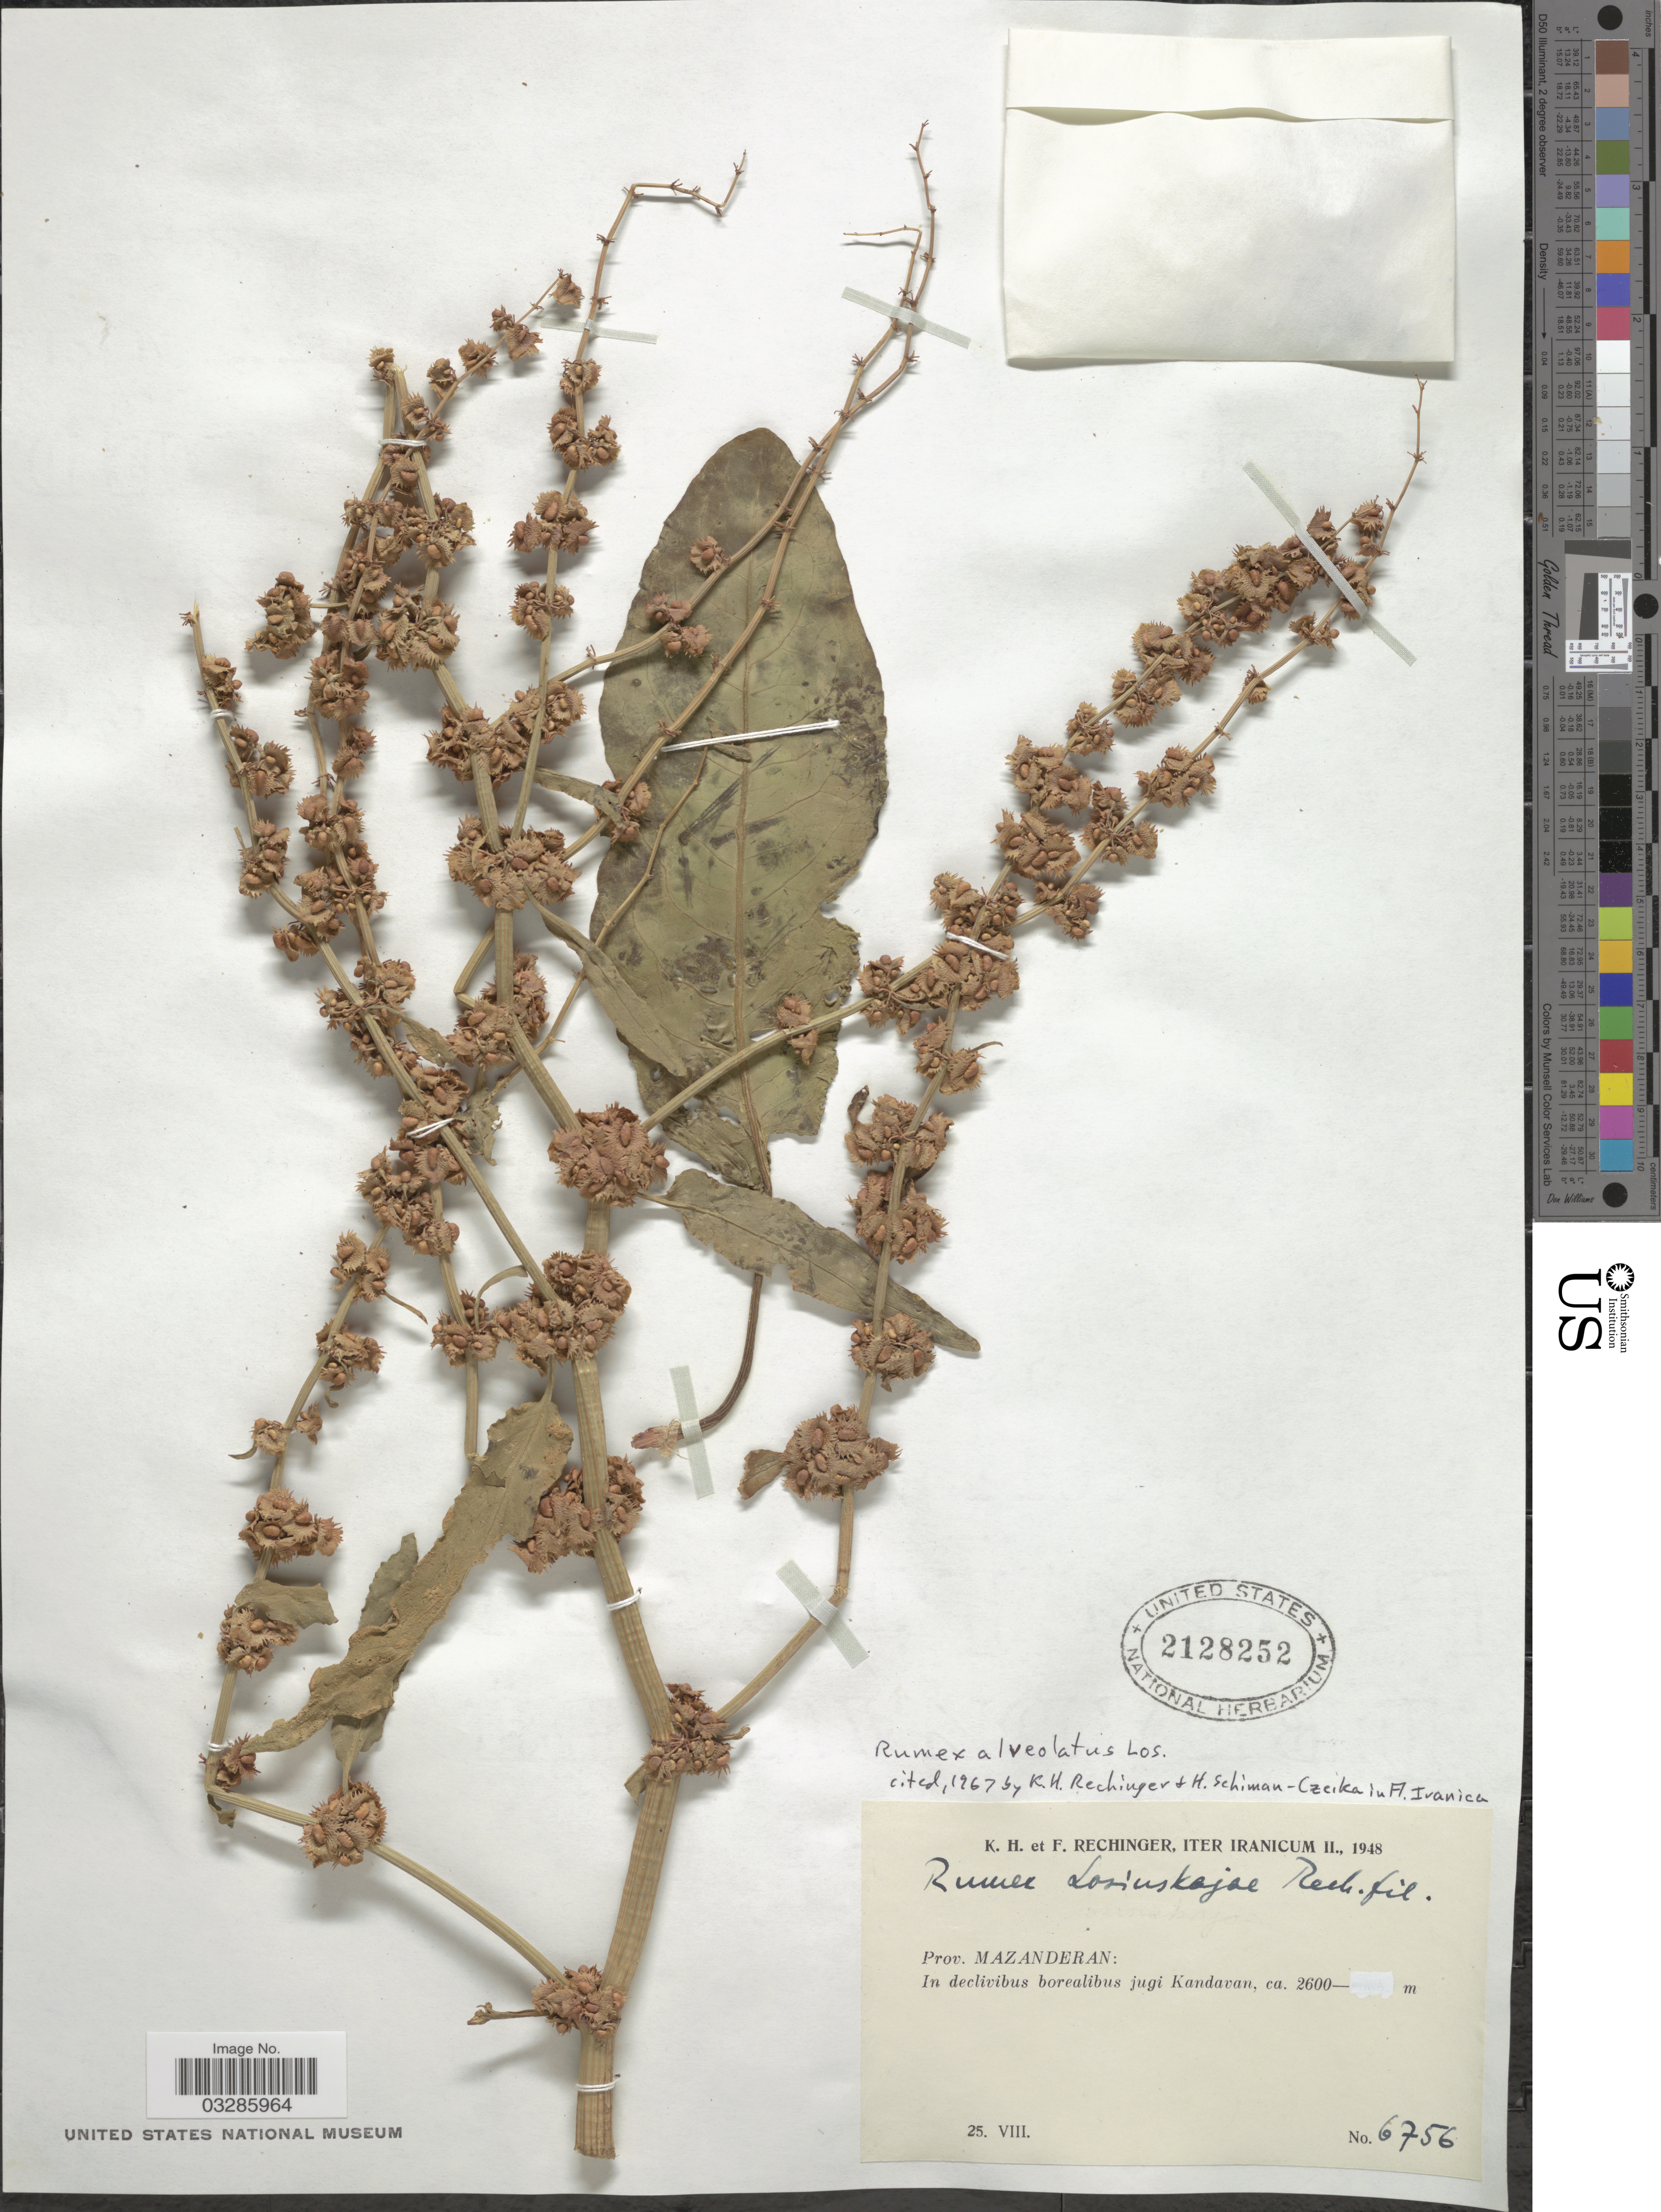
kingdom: Plantae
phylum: Tracheophyta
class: Magnoliopsida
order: Caryophyllales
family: Polygonaceae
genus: Rumex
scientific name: Rumex alveolatus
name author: Los.-Losinsk.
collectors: K. H. Rechinger & F. Rechinger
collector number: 6756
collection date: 1948-08-25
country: Iran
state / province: Mazandaran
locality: Prov. Mazanderan: In declivibus borealibus jugi Kandavan.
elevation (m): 2600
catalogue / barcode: US 2128252